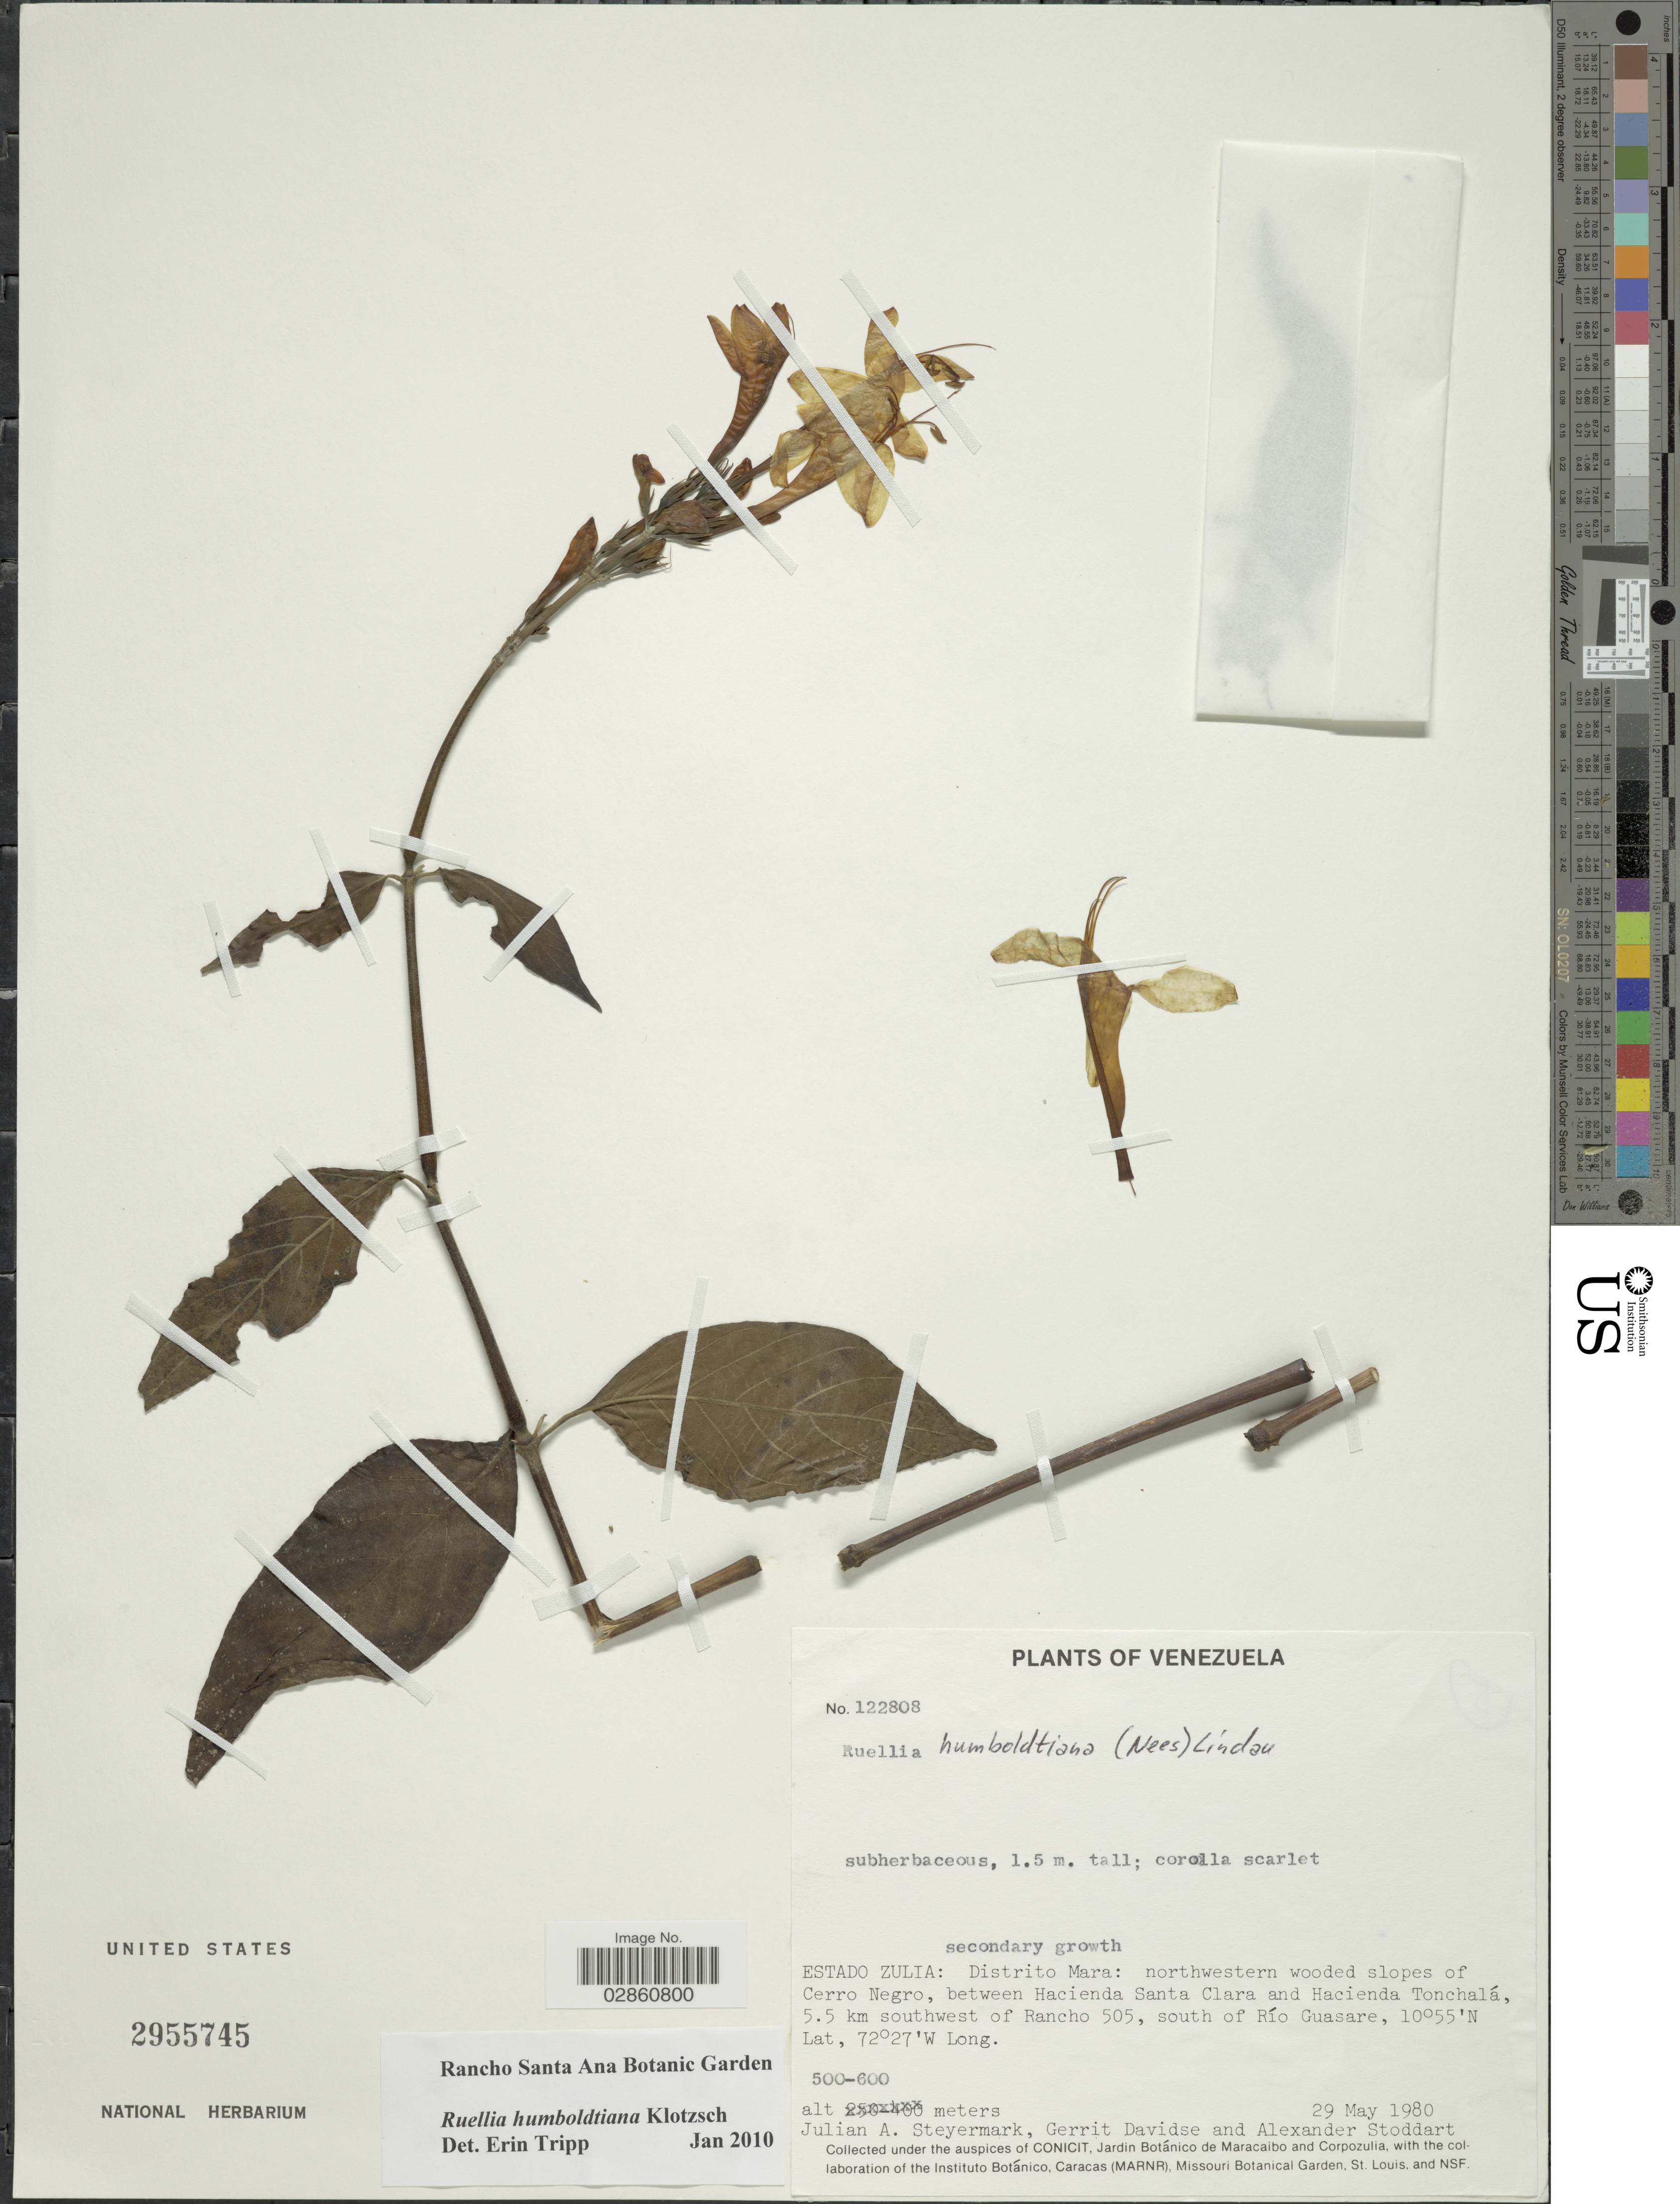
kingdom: Plantae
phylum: Tracheophyta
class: Magnoliopsida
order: Lamiales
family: Acanthaceae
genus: Ruellia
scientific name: Ruellia humboldtiana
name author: (Nees) Lindau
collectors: J. Steyermark, D. Davidse & A. Stoddart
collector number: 122808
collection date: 1980-05-29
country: Venezuela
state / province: Zulia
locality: Estado Zulia: Distrito Mara: northwestern wooded slopes of Cerro Negro, between Hacienda Santa Clara and Hacienda Tonchalá, 5.5 km southwest of Rancho 505, south of Río Guasare.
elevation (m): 500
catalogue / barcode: US 2955745